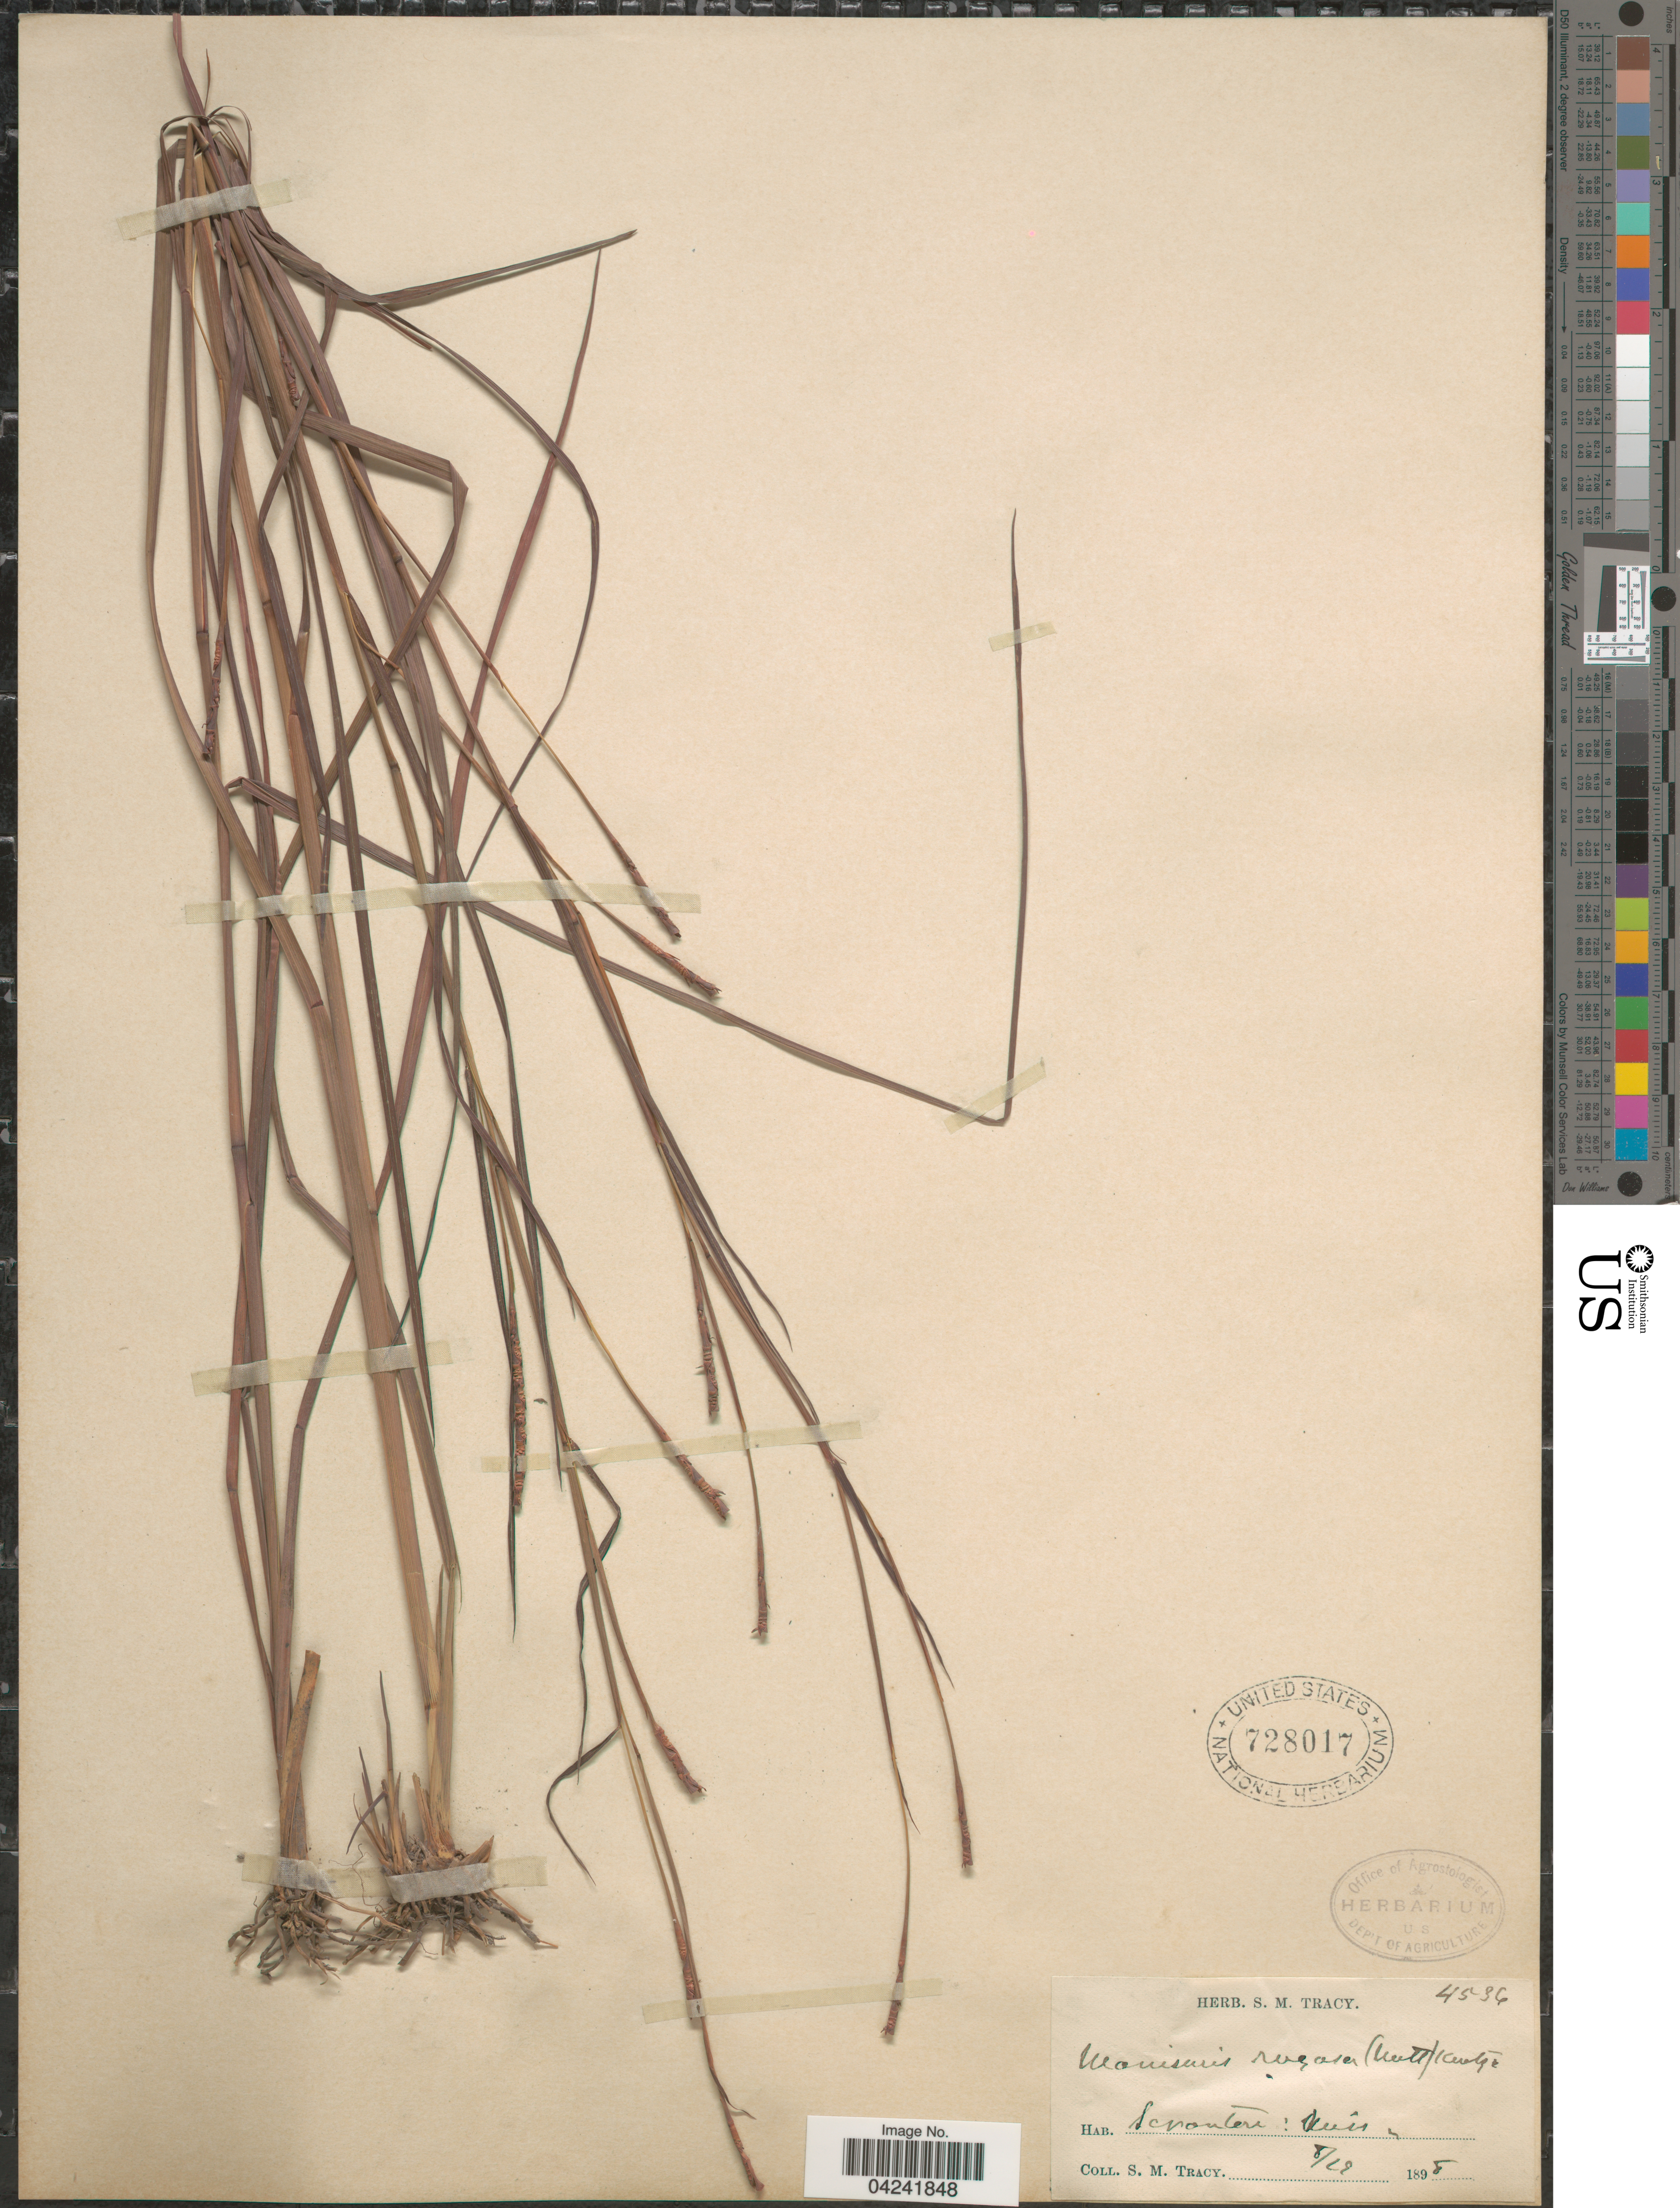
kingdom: Plantae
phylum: Tracheophyta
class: Liliopsida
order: Poales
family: Poaceae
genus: Mnesithea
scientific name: Mnesithea rugosa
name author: (Nutt.) de Koning & Sosef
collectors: S. M. Tracy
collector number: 4536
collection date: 1898-08-29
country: United States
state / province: Mississippi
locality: Scranton.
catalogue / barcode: US 728017